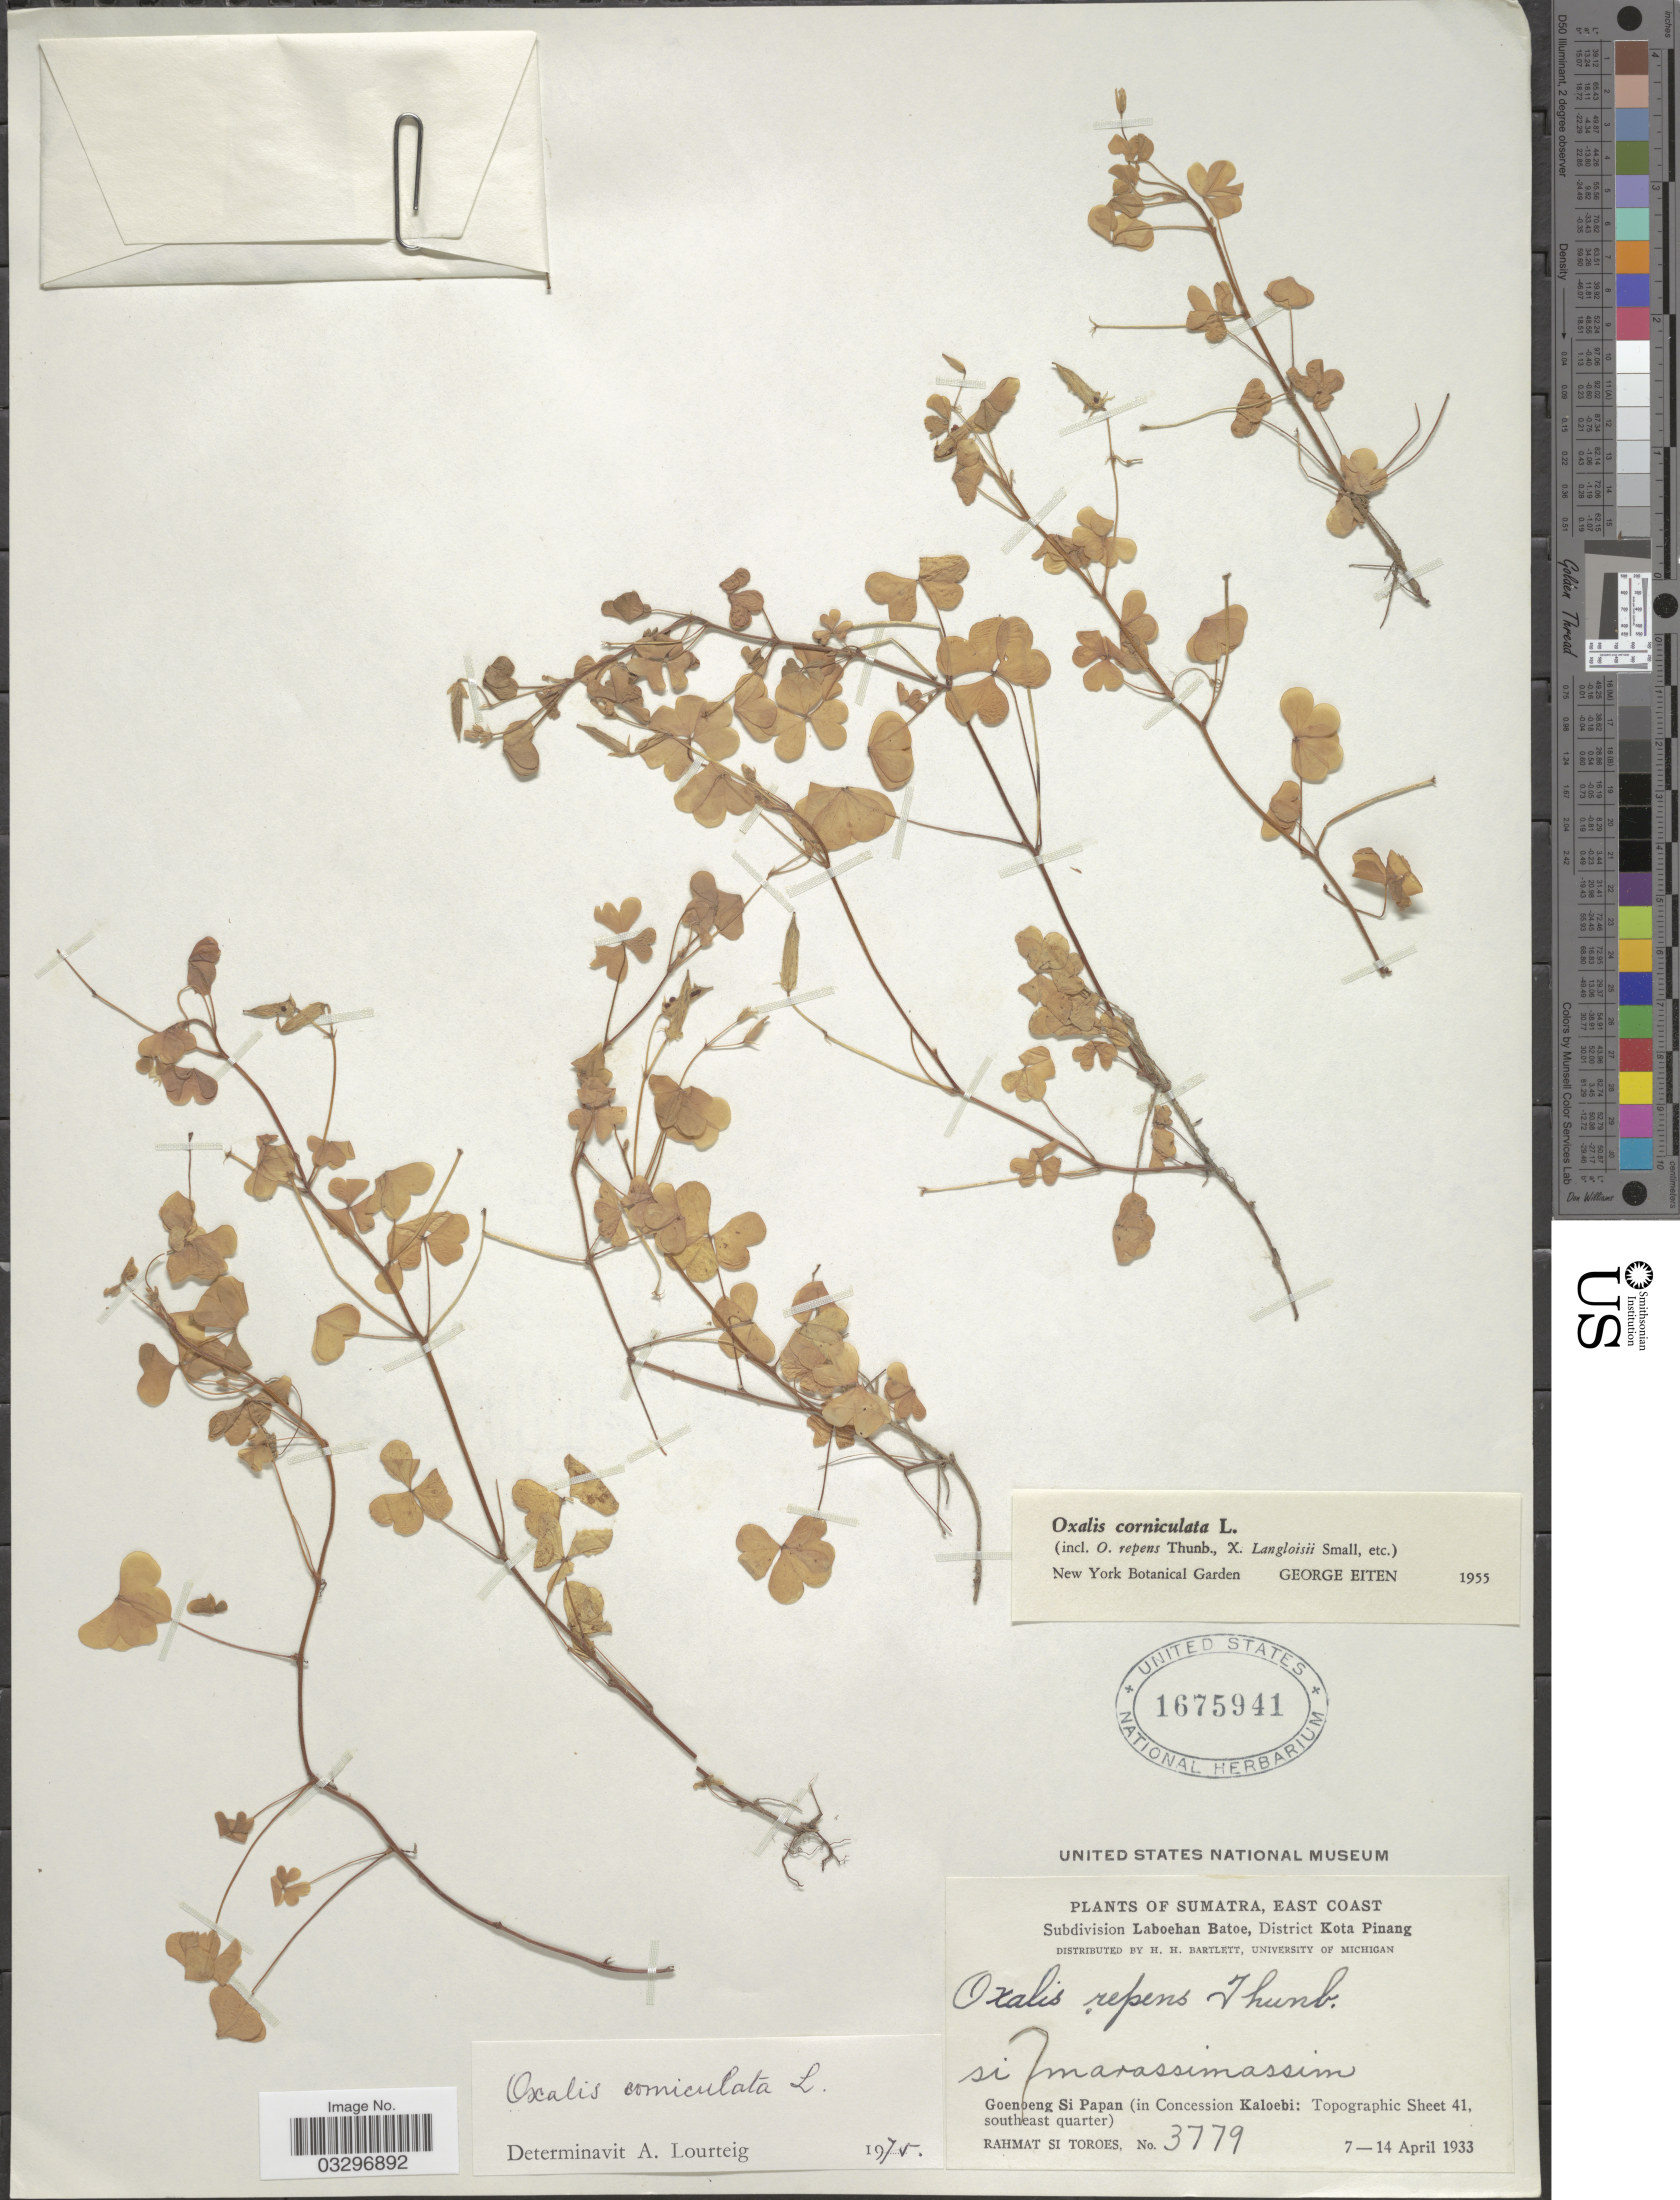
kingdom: Plantae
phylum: Tracheophyta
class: Magnoliopsida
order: Oxalidales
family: Oxalidaceae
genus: Oxalis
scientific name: Oxalis corniculata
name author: L.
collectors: Rahmat Si Boeea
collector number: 3779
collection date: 1933-04-07/1933-04-14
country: Indonesia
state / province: Sumatra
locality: East Coast, Subdivision Laboehan Batoe, District Kota Pinang. Si marassimassim. [unsure placement] Goenoeng Si Papan (in Concession Kaloebi: Topographic Sheet 41, southeast quarter).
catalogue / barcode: US 1675941